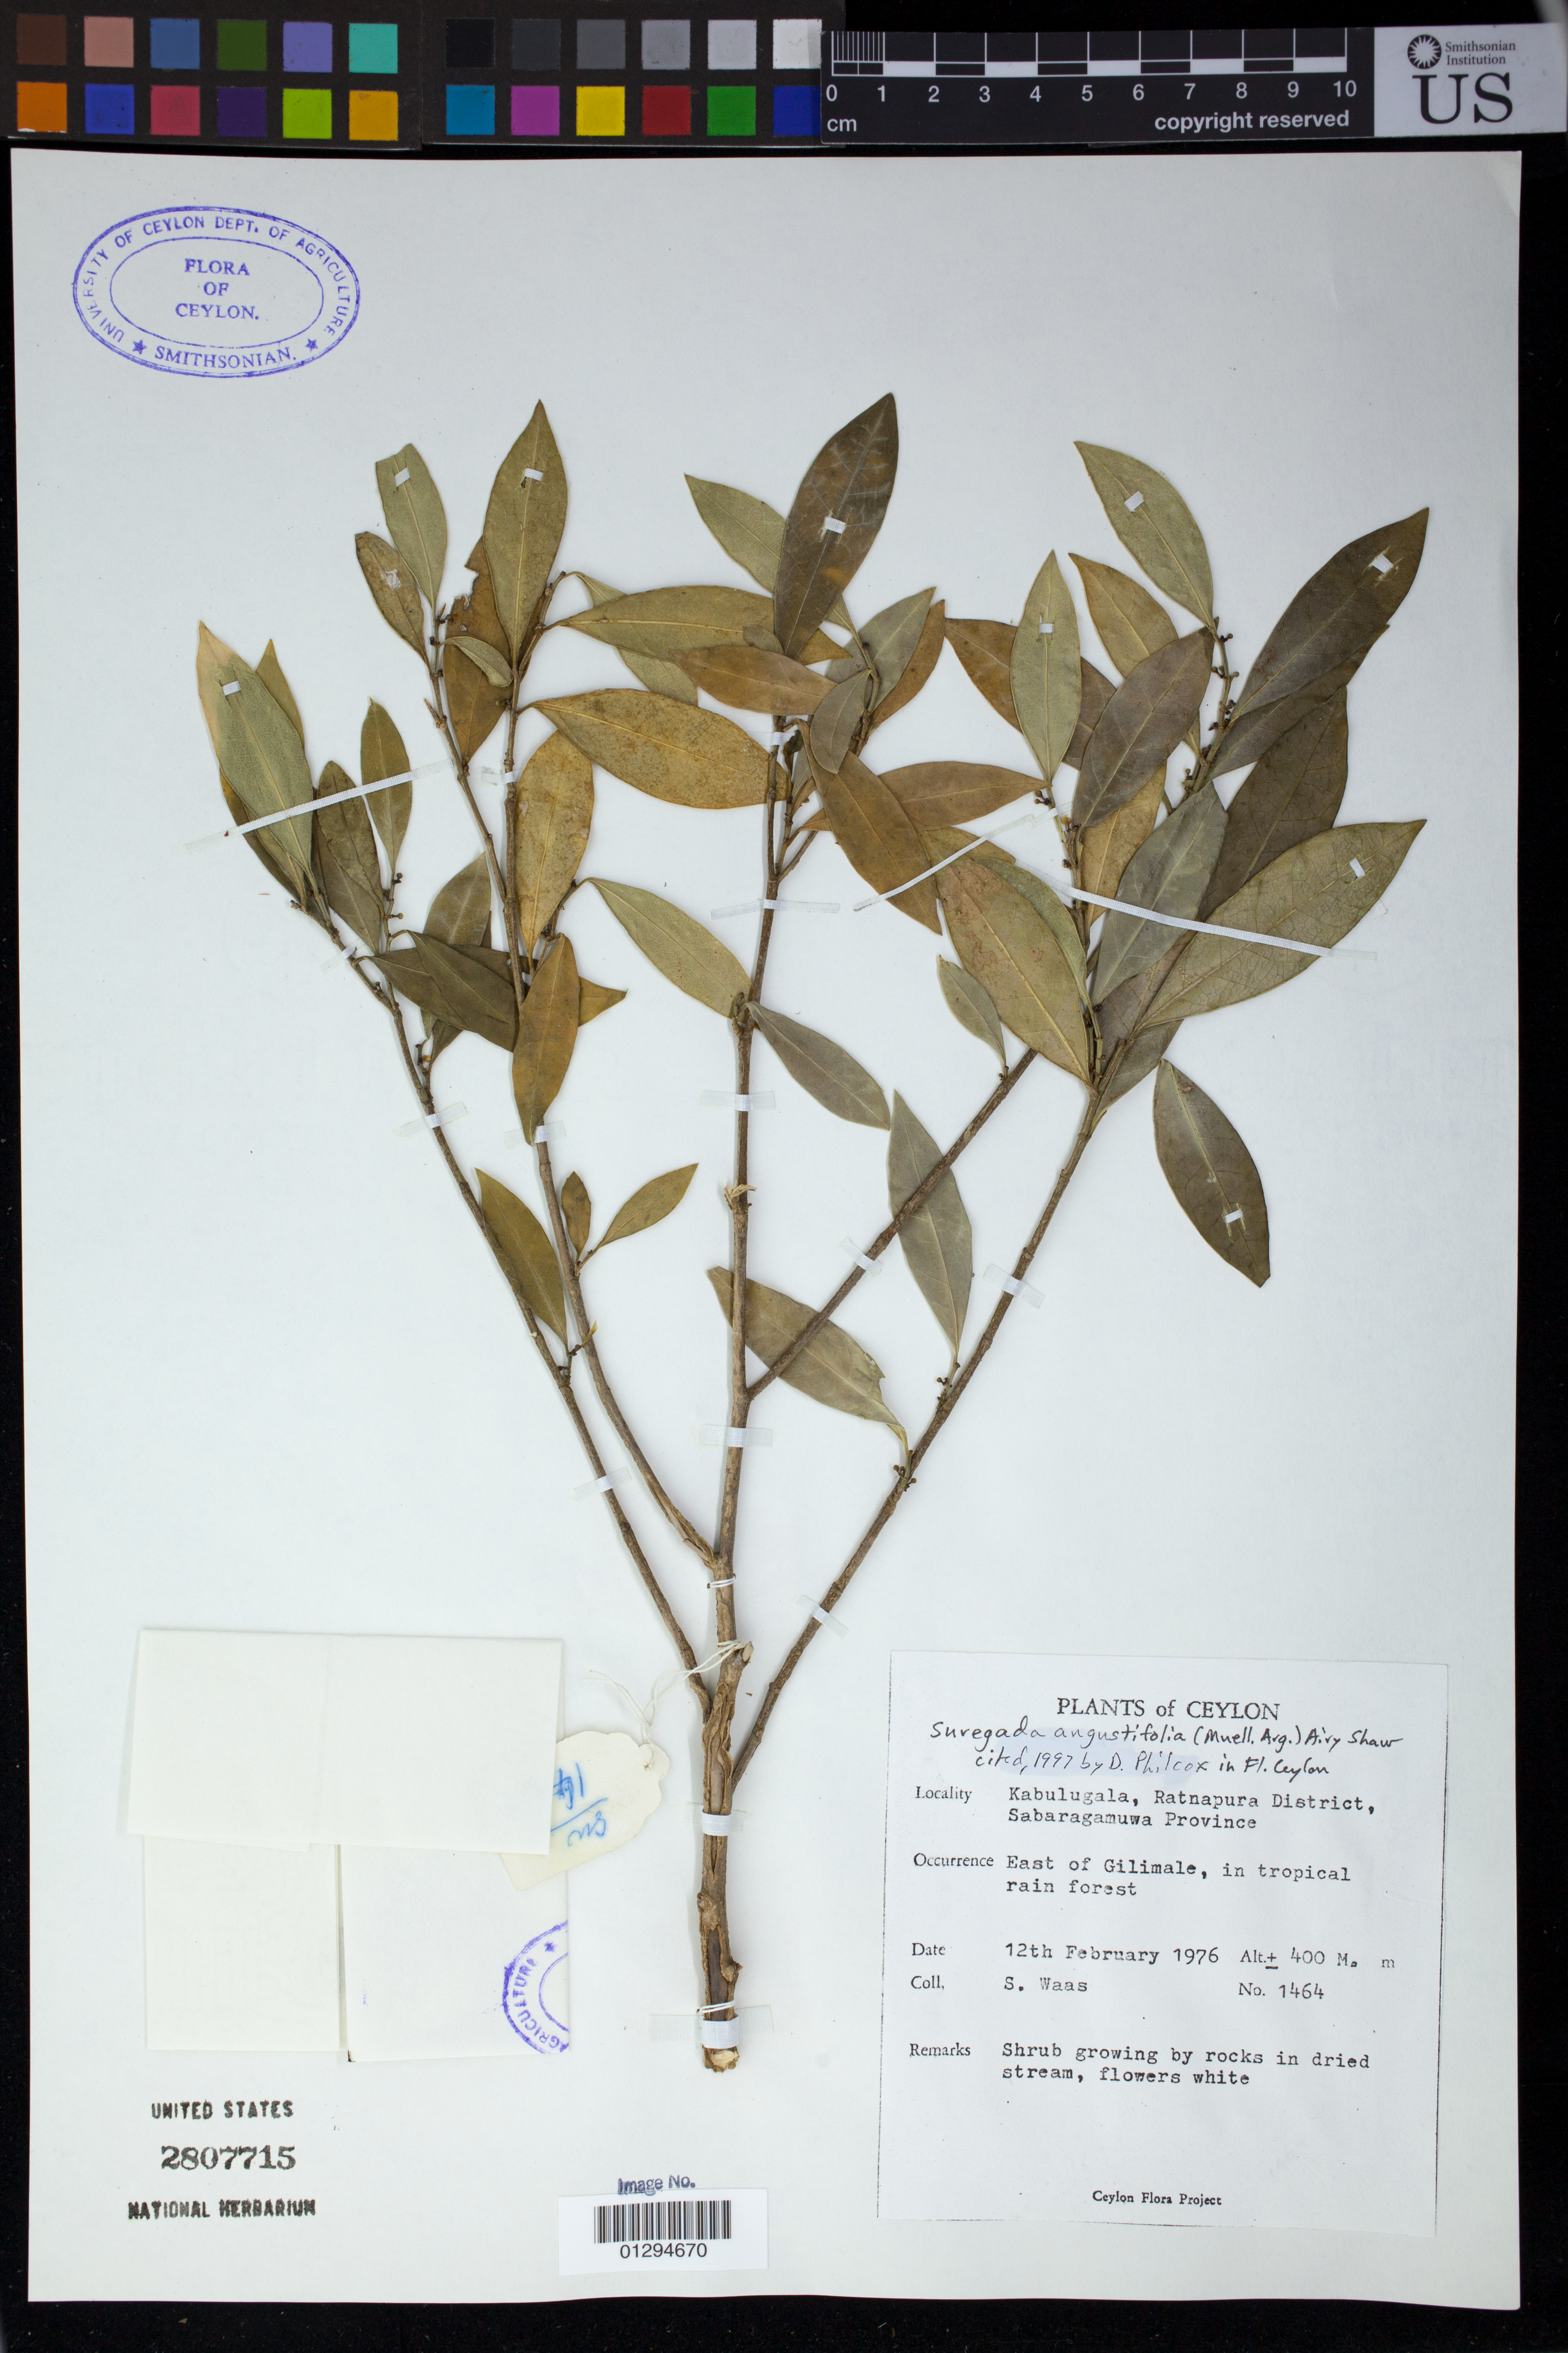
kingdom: Plantae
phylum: Tracheophyta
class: Magnoliopsida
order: Malpighiales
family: Euphorbiaceae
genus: Suregada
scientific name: Suregada angustifolia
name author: Müll. Arg.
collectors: S. Waas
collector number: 1464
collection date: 1976-02-12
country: Sri Lanka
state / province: Sabaragamuwa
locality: Kabulugala, Ratnapura District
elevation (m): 400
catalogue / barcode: US 2807715